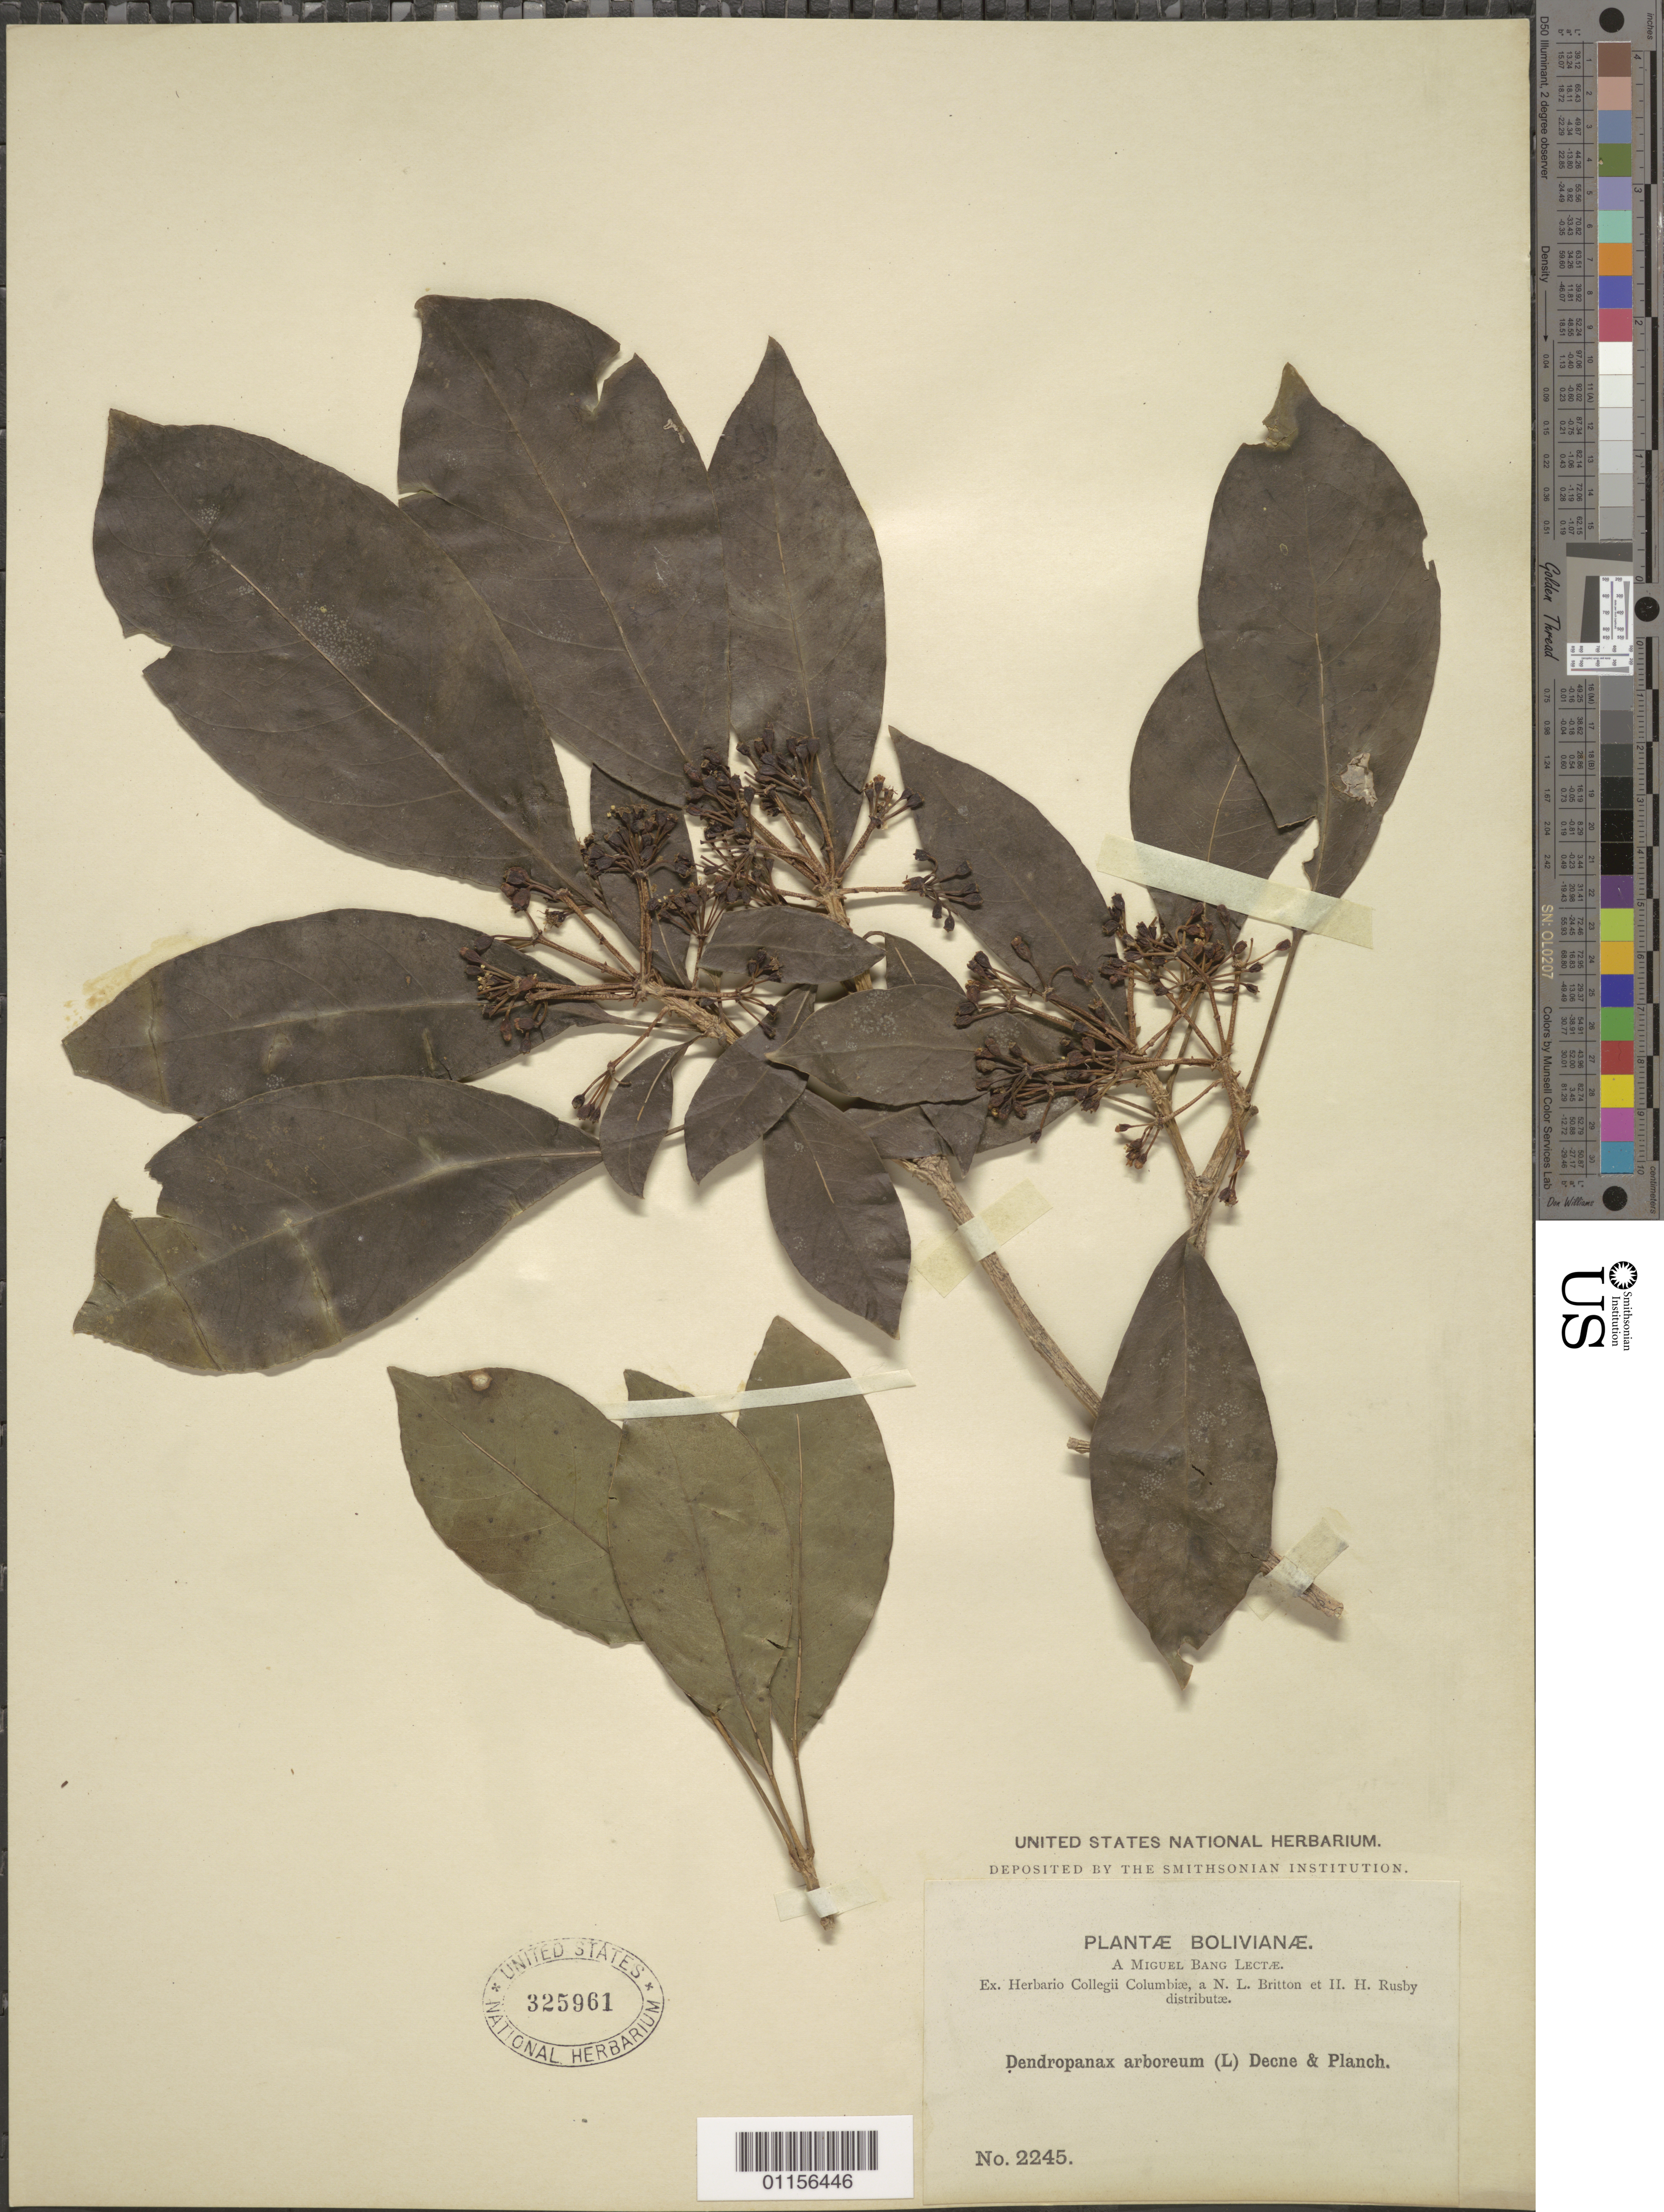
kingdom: Plantae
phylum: Tracheophyta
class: Magnoliopsida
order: Apiales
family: Araliaceae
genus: Dendropanax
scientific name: Dendropanax arboreus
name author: (L.) Decne. & Planch.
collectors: M. Bang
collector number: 2245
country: Bolivia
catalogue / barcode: US 325961